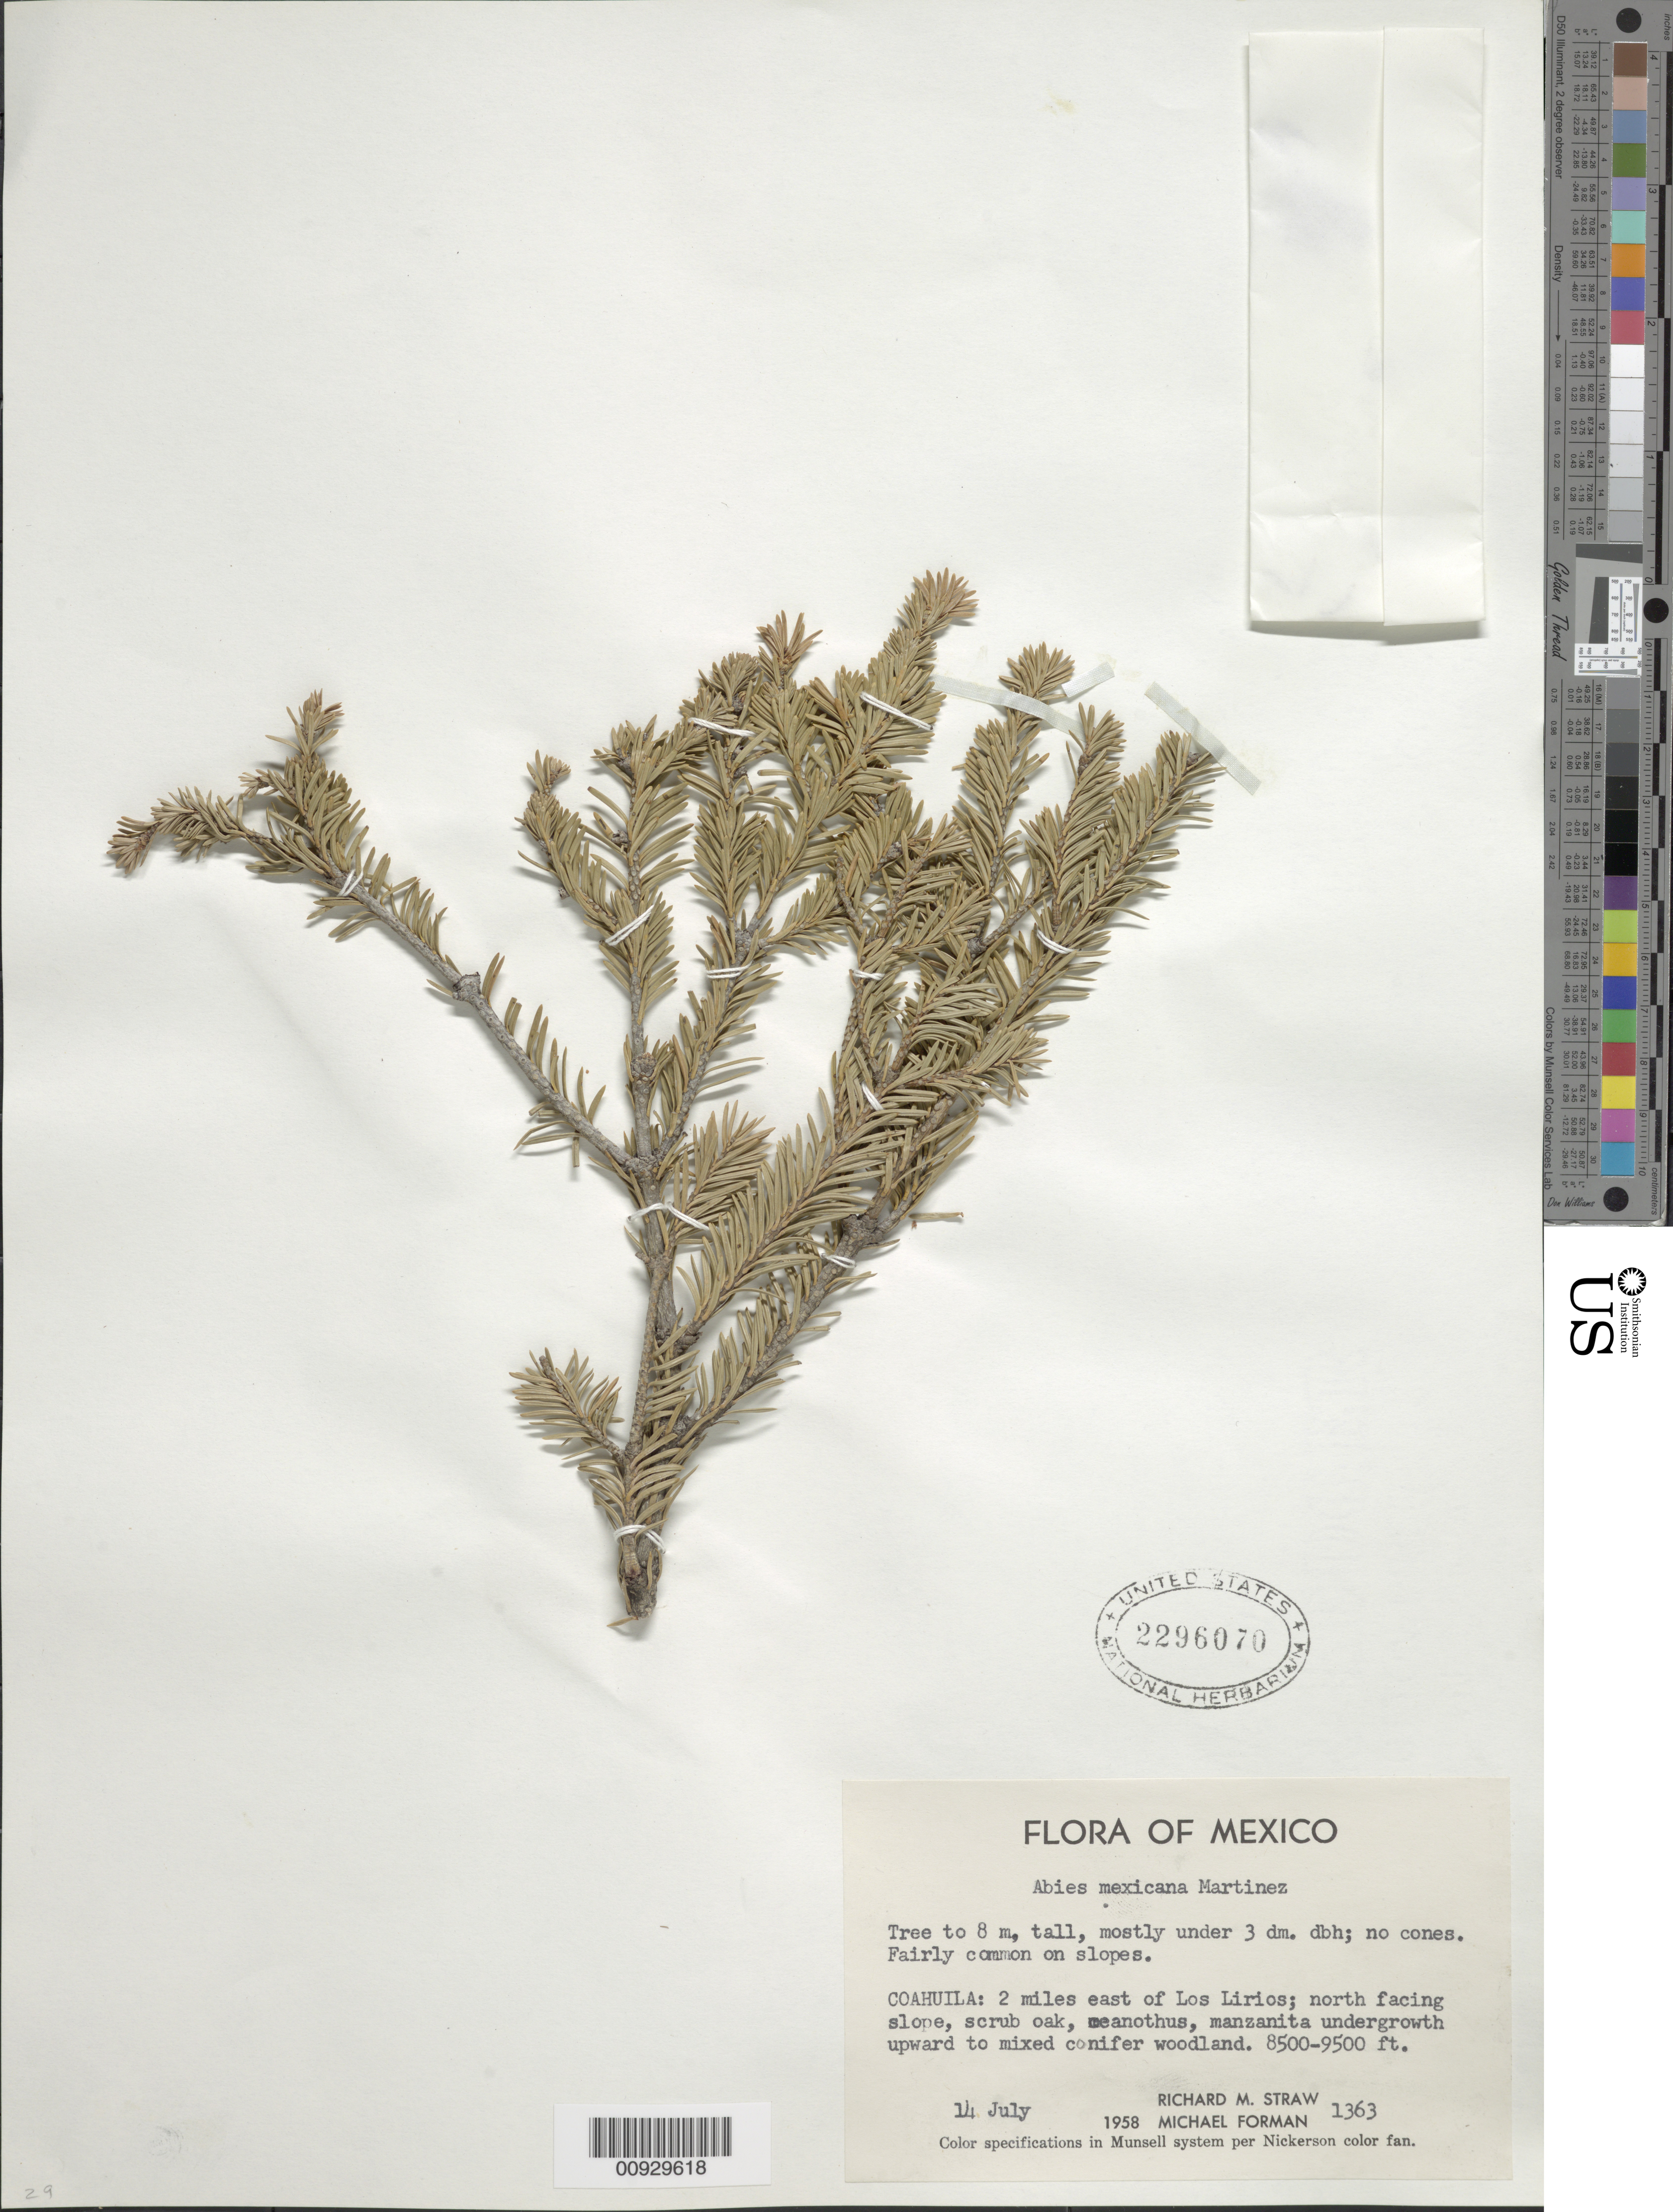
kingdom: Plantae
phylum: Tracheophyta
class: Pinopsida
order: Pinales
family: Pinaceae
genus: Abies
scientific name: Abies mexicana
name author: Martínez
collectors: R. M. Straw & Forman, M.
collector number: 1363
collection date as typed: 14 Jul 1958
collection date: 1958-07-14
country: Mexico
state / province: Coahuila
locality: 2 miles east of Los Lirios.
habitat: North facing slope, scrub oak, meanothus, manzanita undergrowth upward to mixed conifer woodland.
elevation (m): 2591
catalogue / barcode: US 2296070